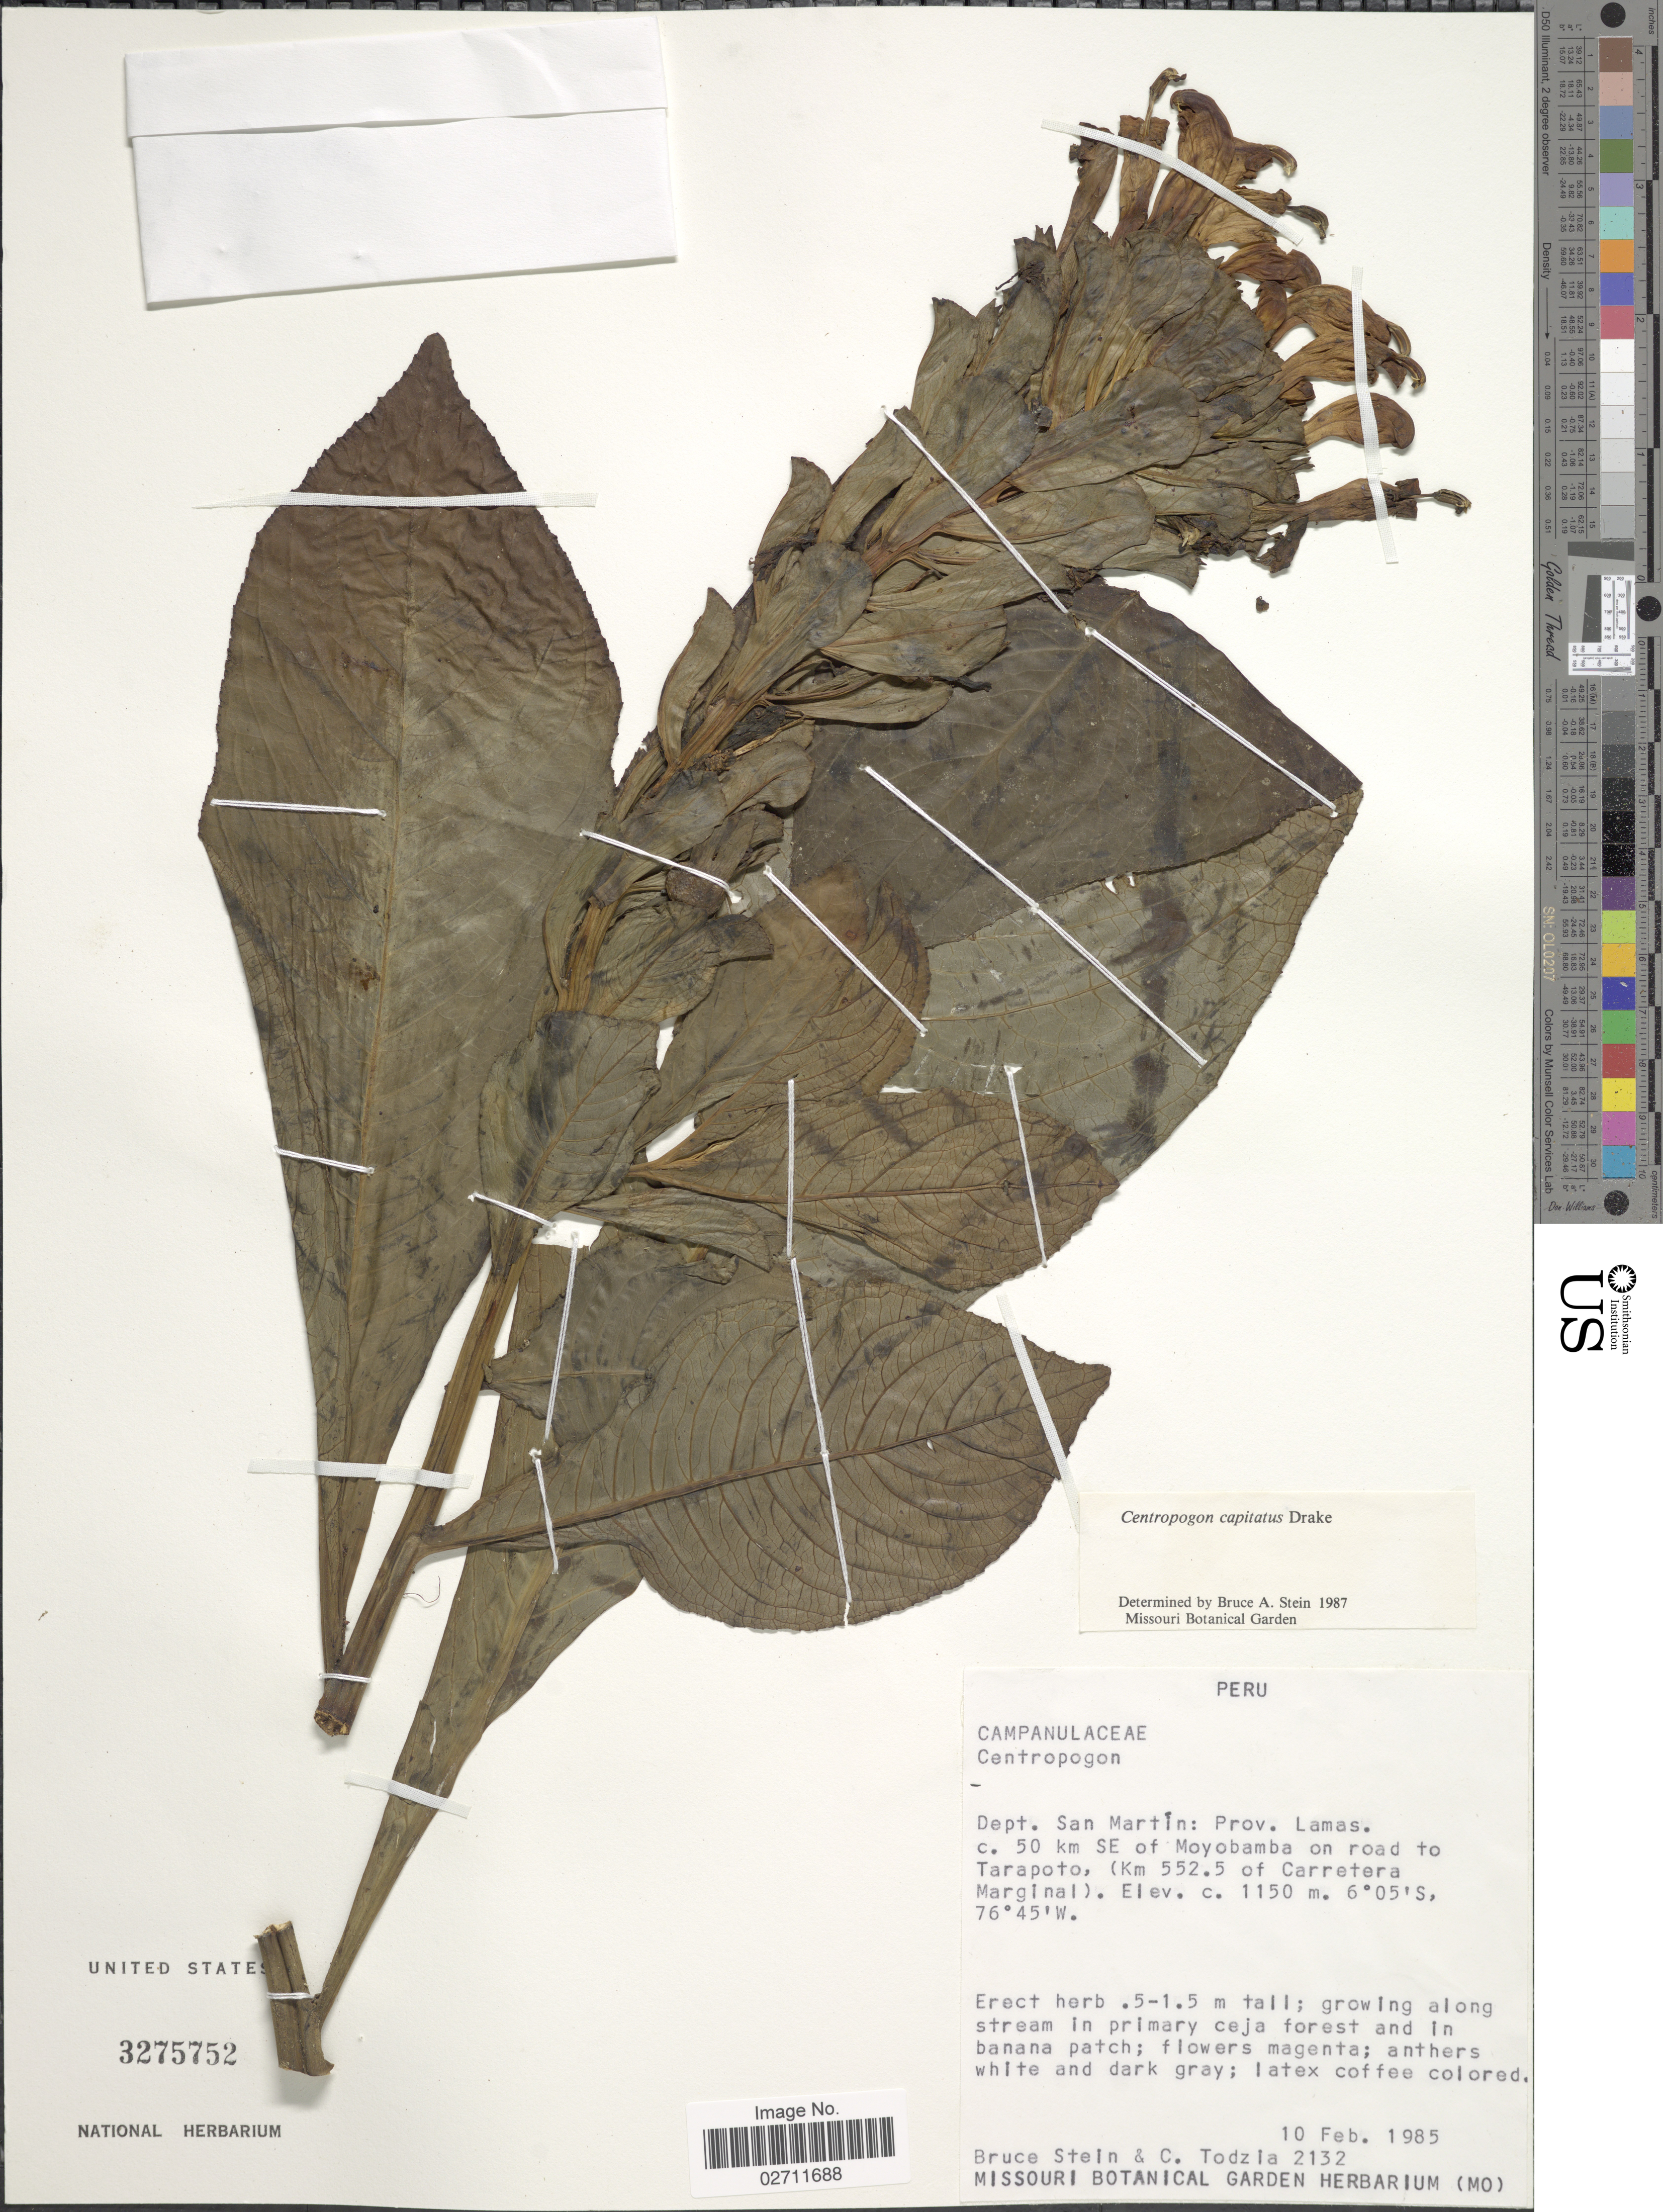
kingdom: Plantae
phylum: Tracheophyta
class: Magnoliopsida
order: Asterales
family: Campanulaceae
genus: Centropogon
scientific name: Centropogon capitatus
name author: Drake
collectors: B. A. Stein & C. A. Todzia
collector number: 2132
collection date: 1985-02-10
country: Peru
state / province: San Martín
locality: Prov. Lamas. c. 50 km SE of Moyobamba on road to Tarapoto (Km 552.5 of Carretera Marginal)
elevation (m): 1150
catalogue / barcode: US 3275752